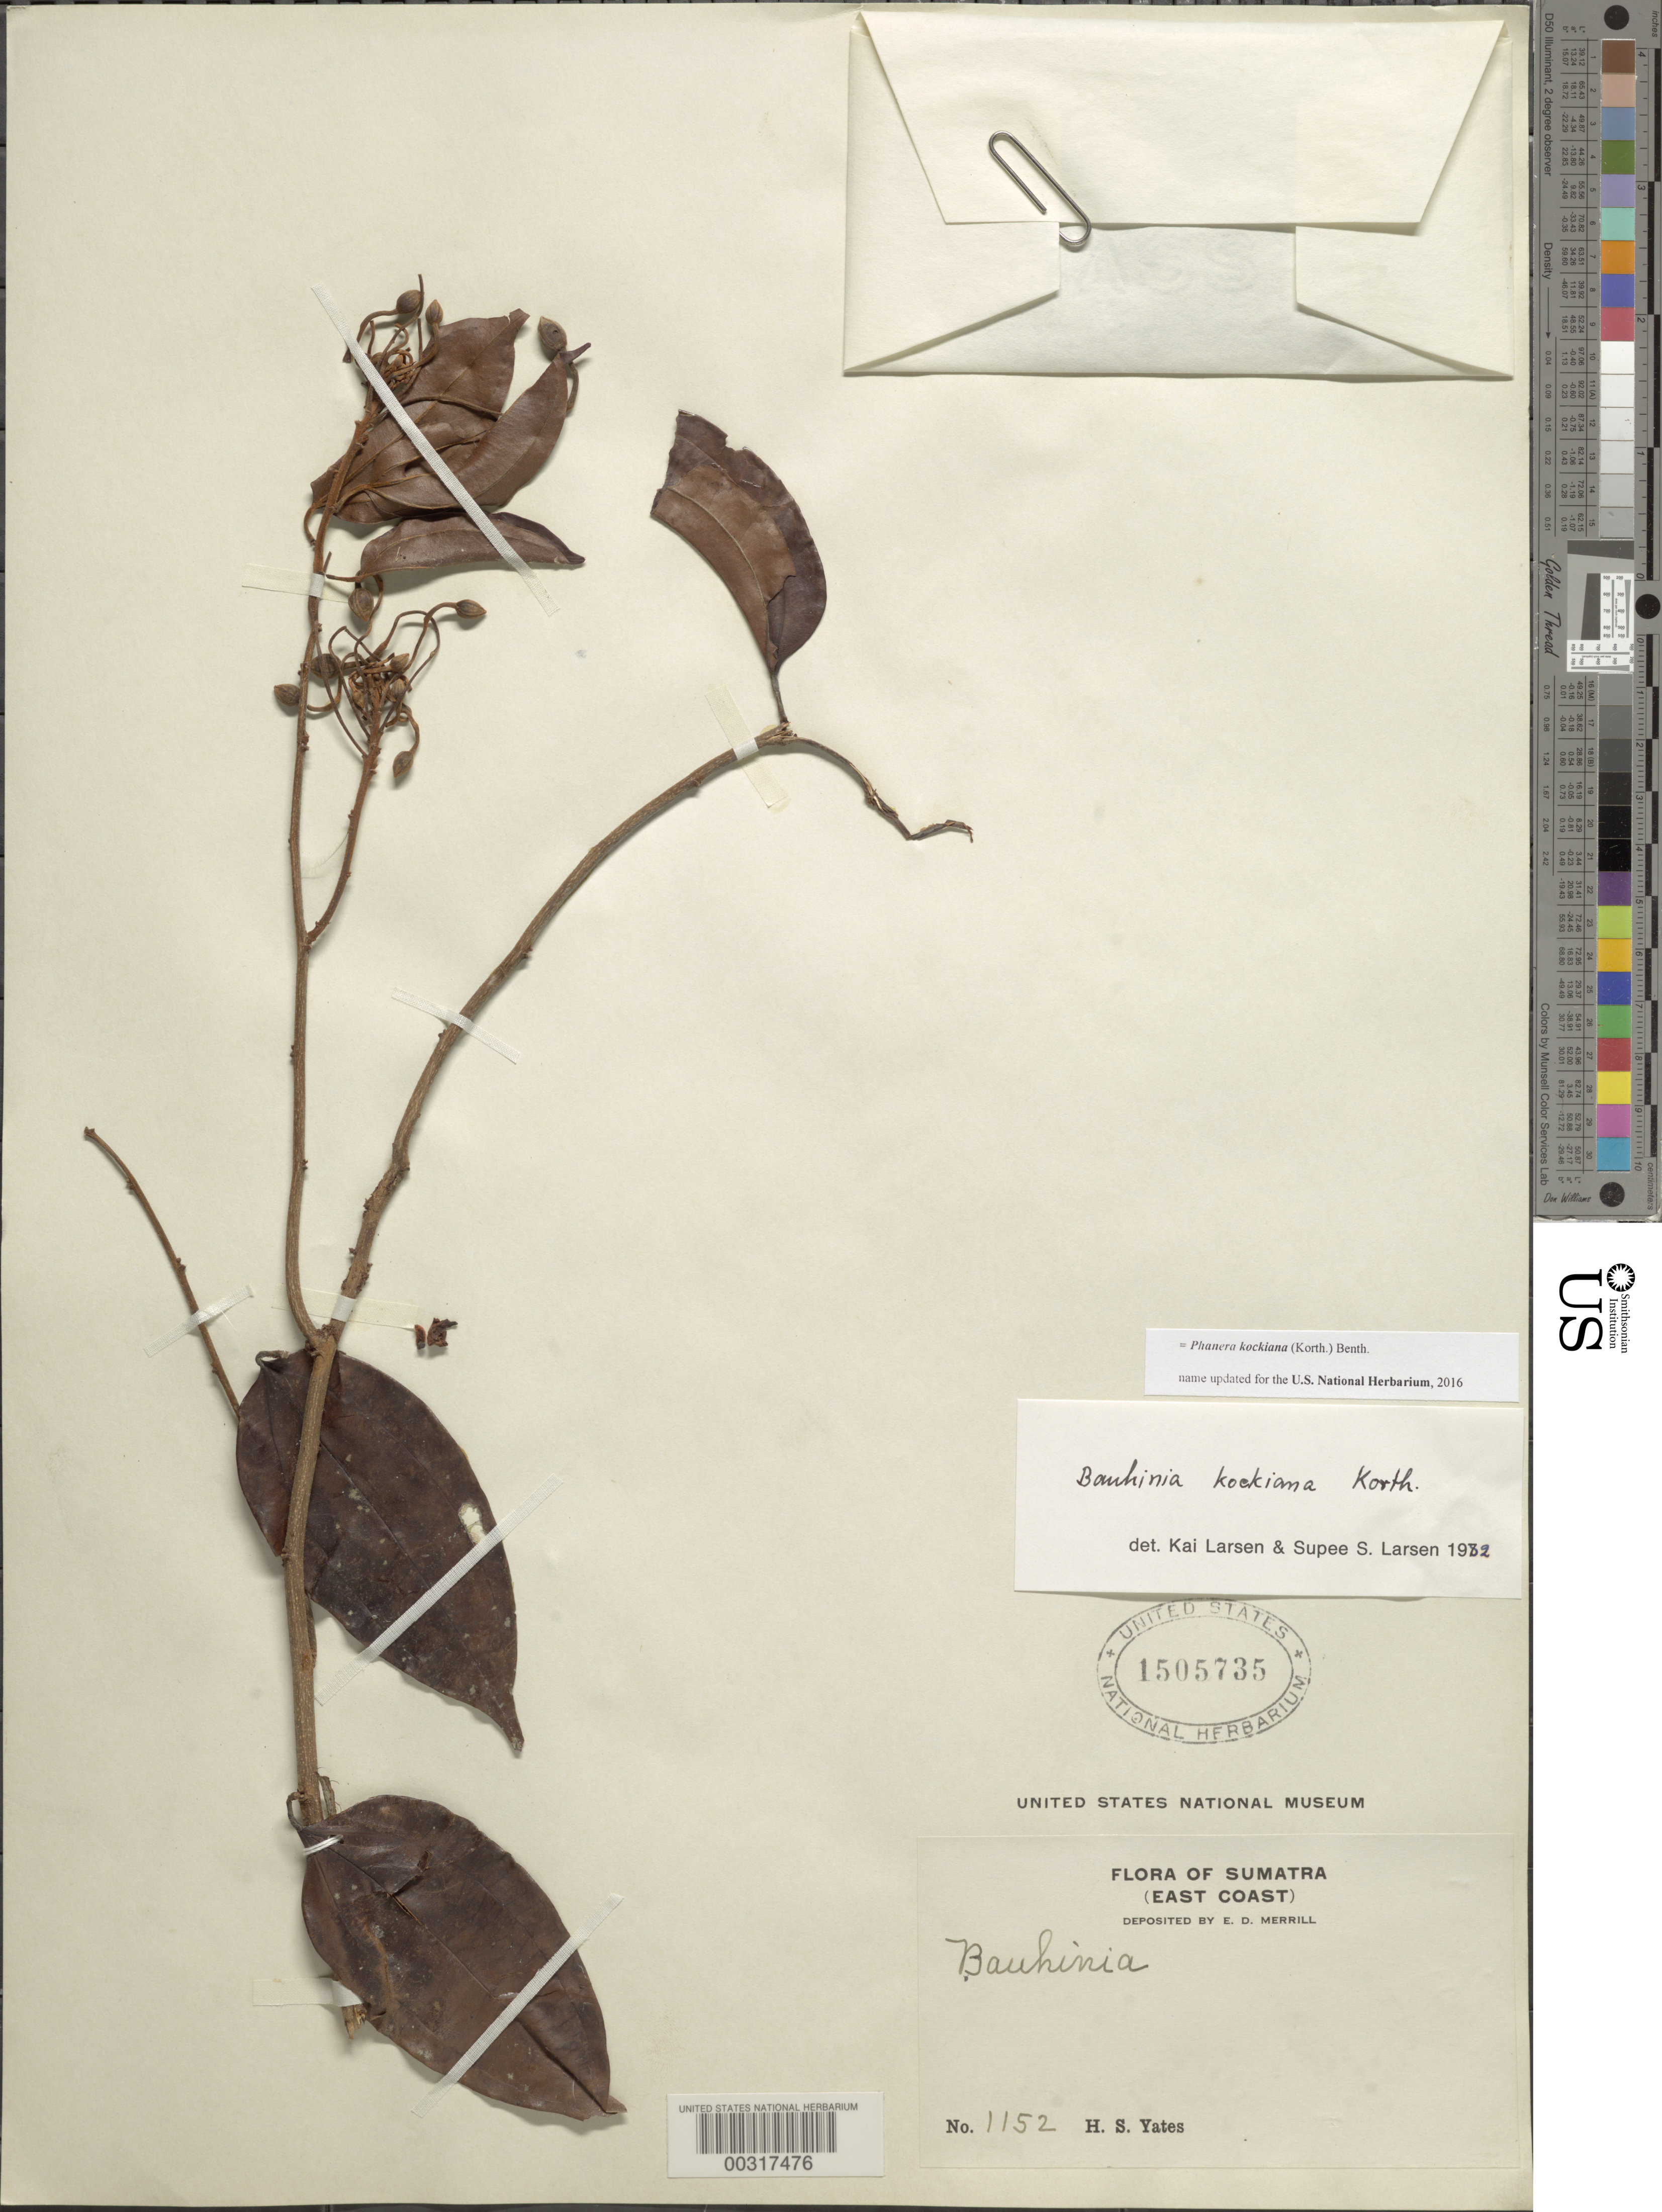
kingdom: Plantae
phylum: Tracheophyta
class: Magnoliopsida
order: Fabales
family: Fabaceae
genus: Phanera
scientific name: Phanera kockiana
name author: (Korth.) Benth.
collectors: H. S. Yates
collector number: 1152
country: Indonesia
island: Sumatra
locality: E coast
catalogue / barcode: US 1505735